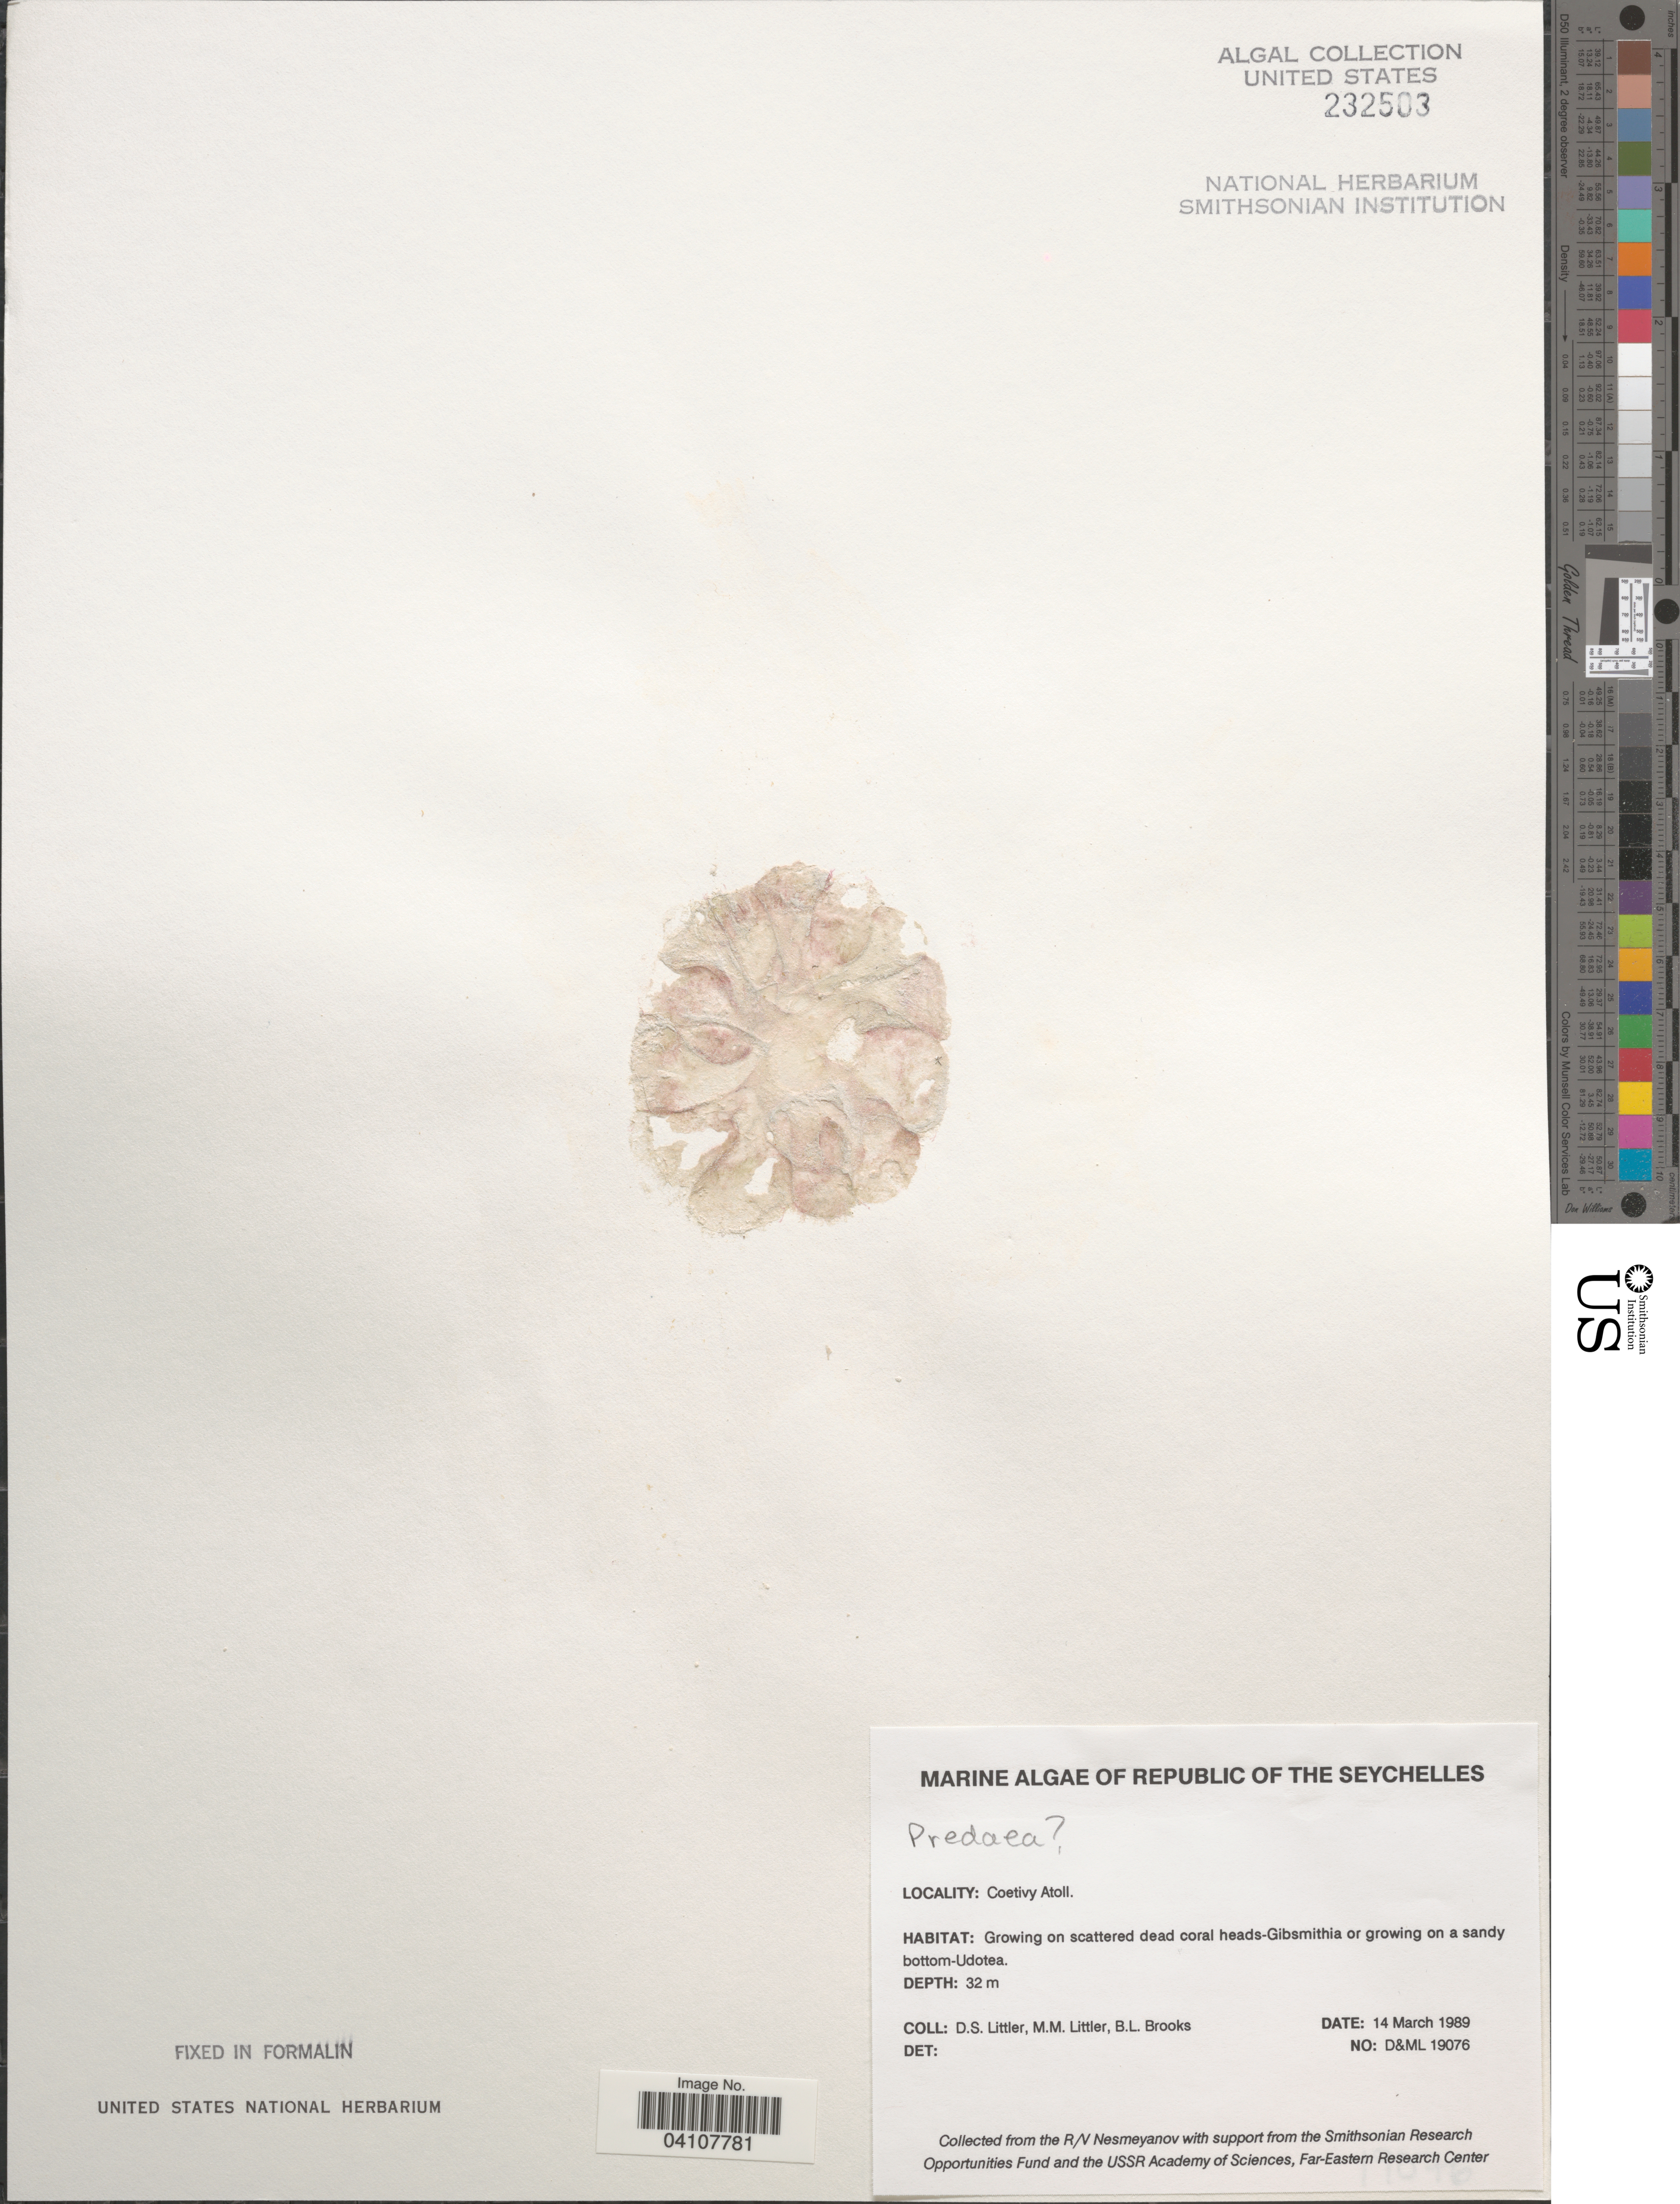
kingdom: Plantae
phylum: Rhodophyta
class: Florideophyceae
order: Nemastomatales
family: Nemastomataceae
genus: Predaea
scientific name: Predaea sp.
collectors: D. S. Littler & B. Brooks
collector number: D&ML19076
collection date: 1989-03-14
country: Seychelles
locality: Republic of the Seychelles. Coetivy Atoll.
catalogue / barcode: US 232503